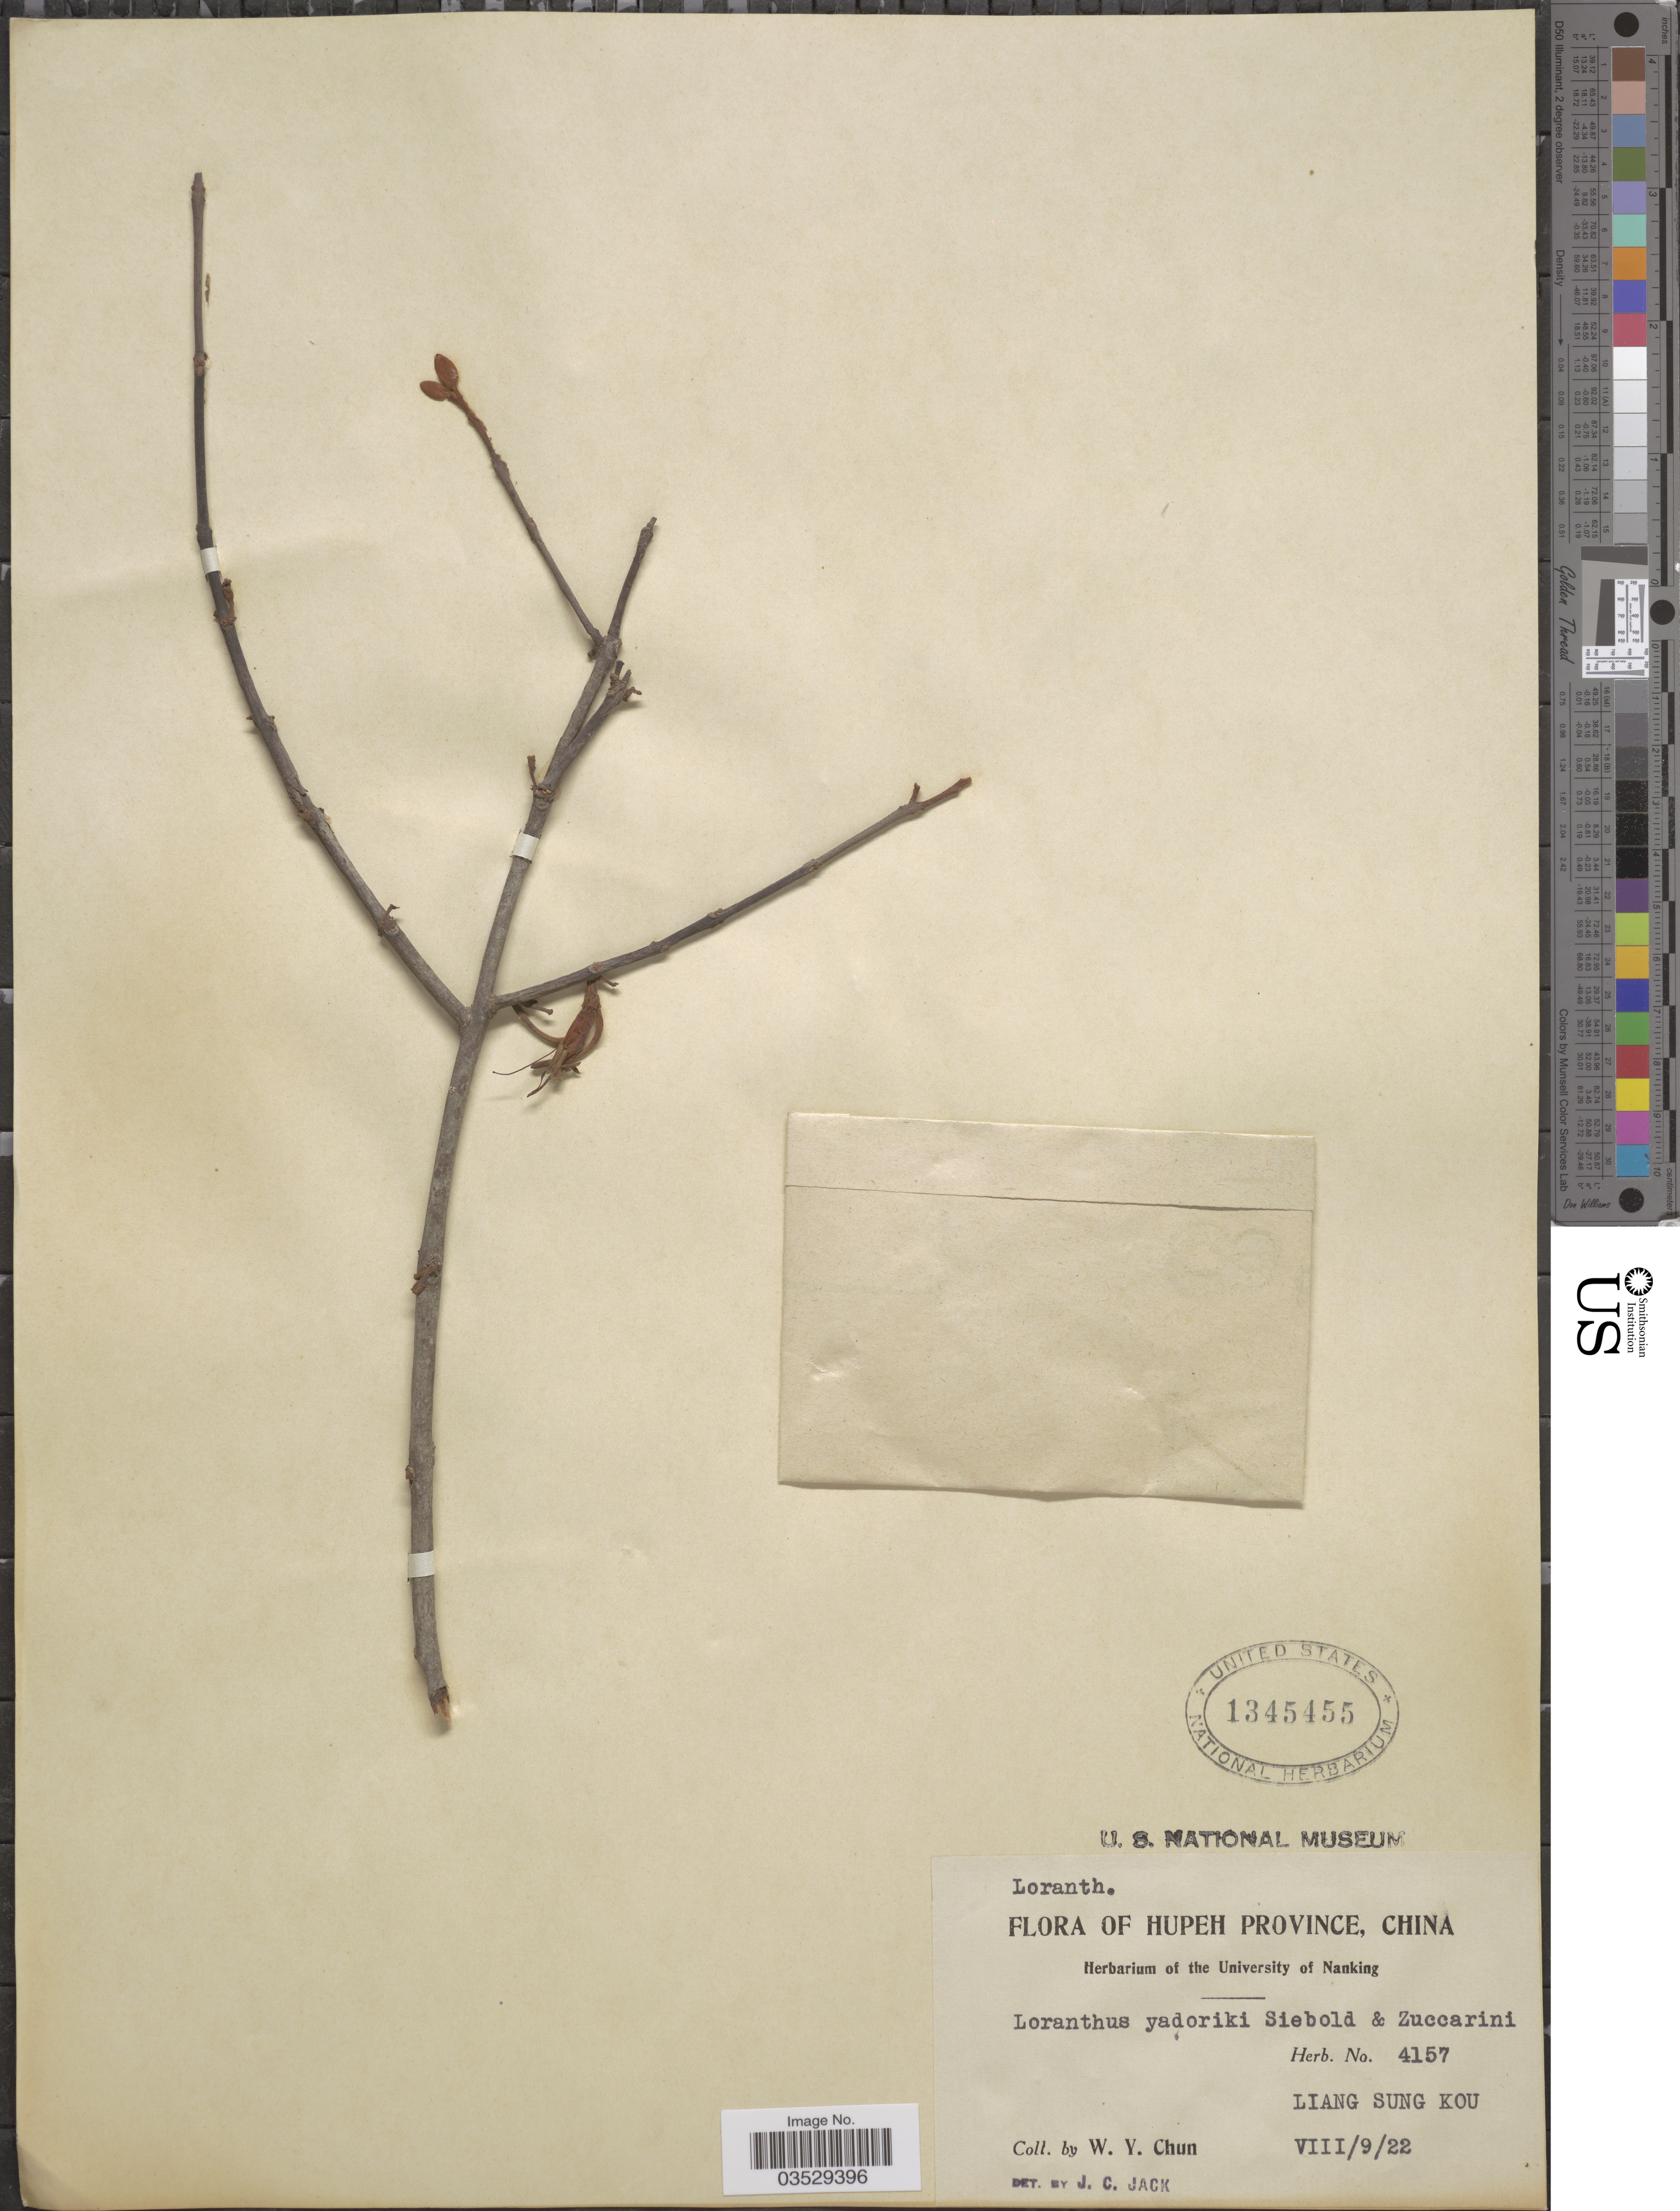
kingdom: Plantae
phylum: Tracheophyta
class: Magnoliopsida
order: Santalales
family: Loranthaceae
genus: Taxillus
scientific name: Taxillus yadoriki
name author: (Maxim.) Danser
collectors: W. Y. Chun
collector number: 4157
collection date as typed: Transcribed d/m/y: 9/8/22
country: China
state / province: Hubei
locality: Hupeh Province. Liang Sung Kou.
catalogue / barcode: US 1345455